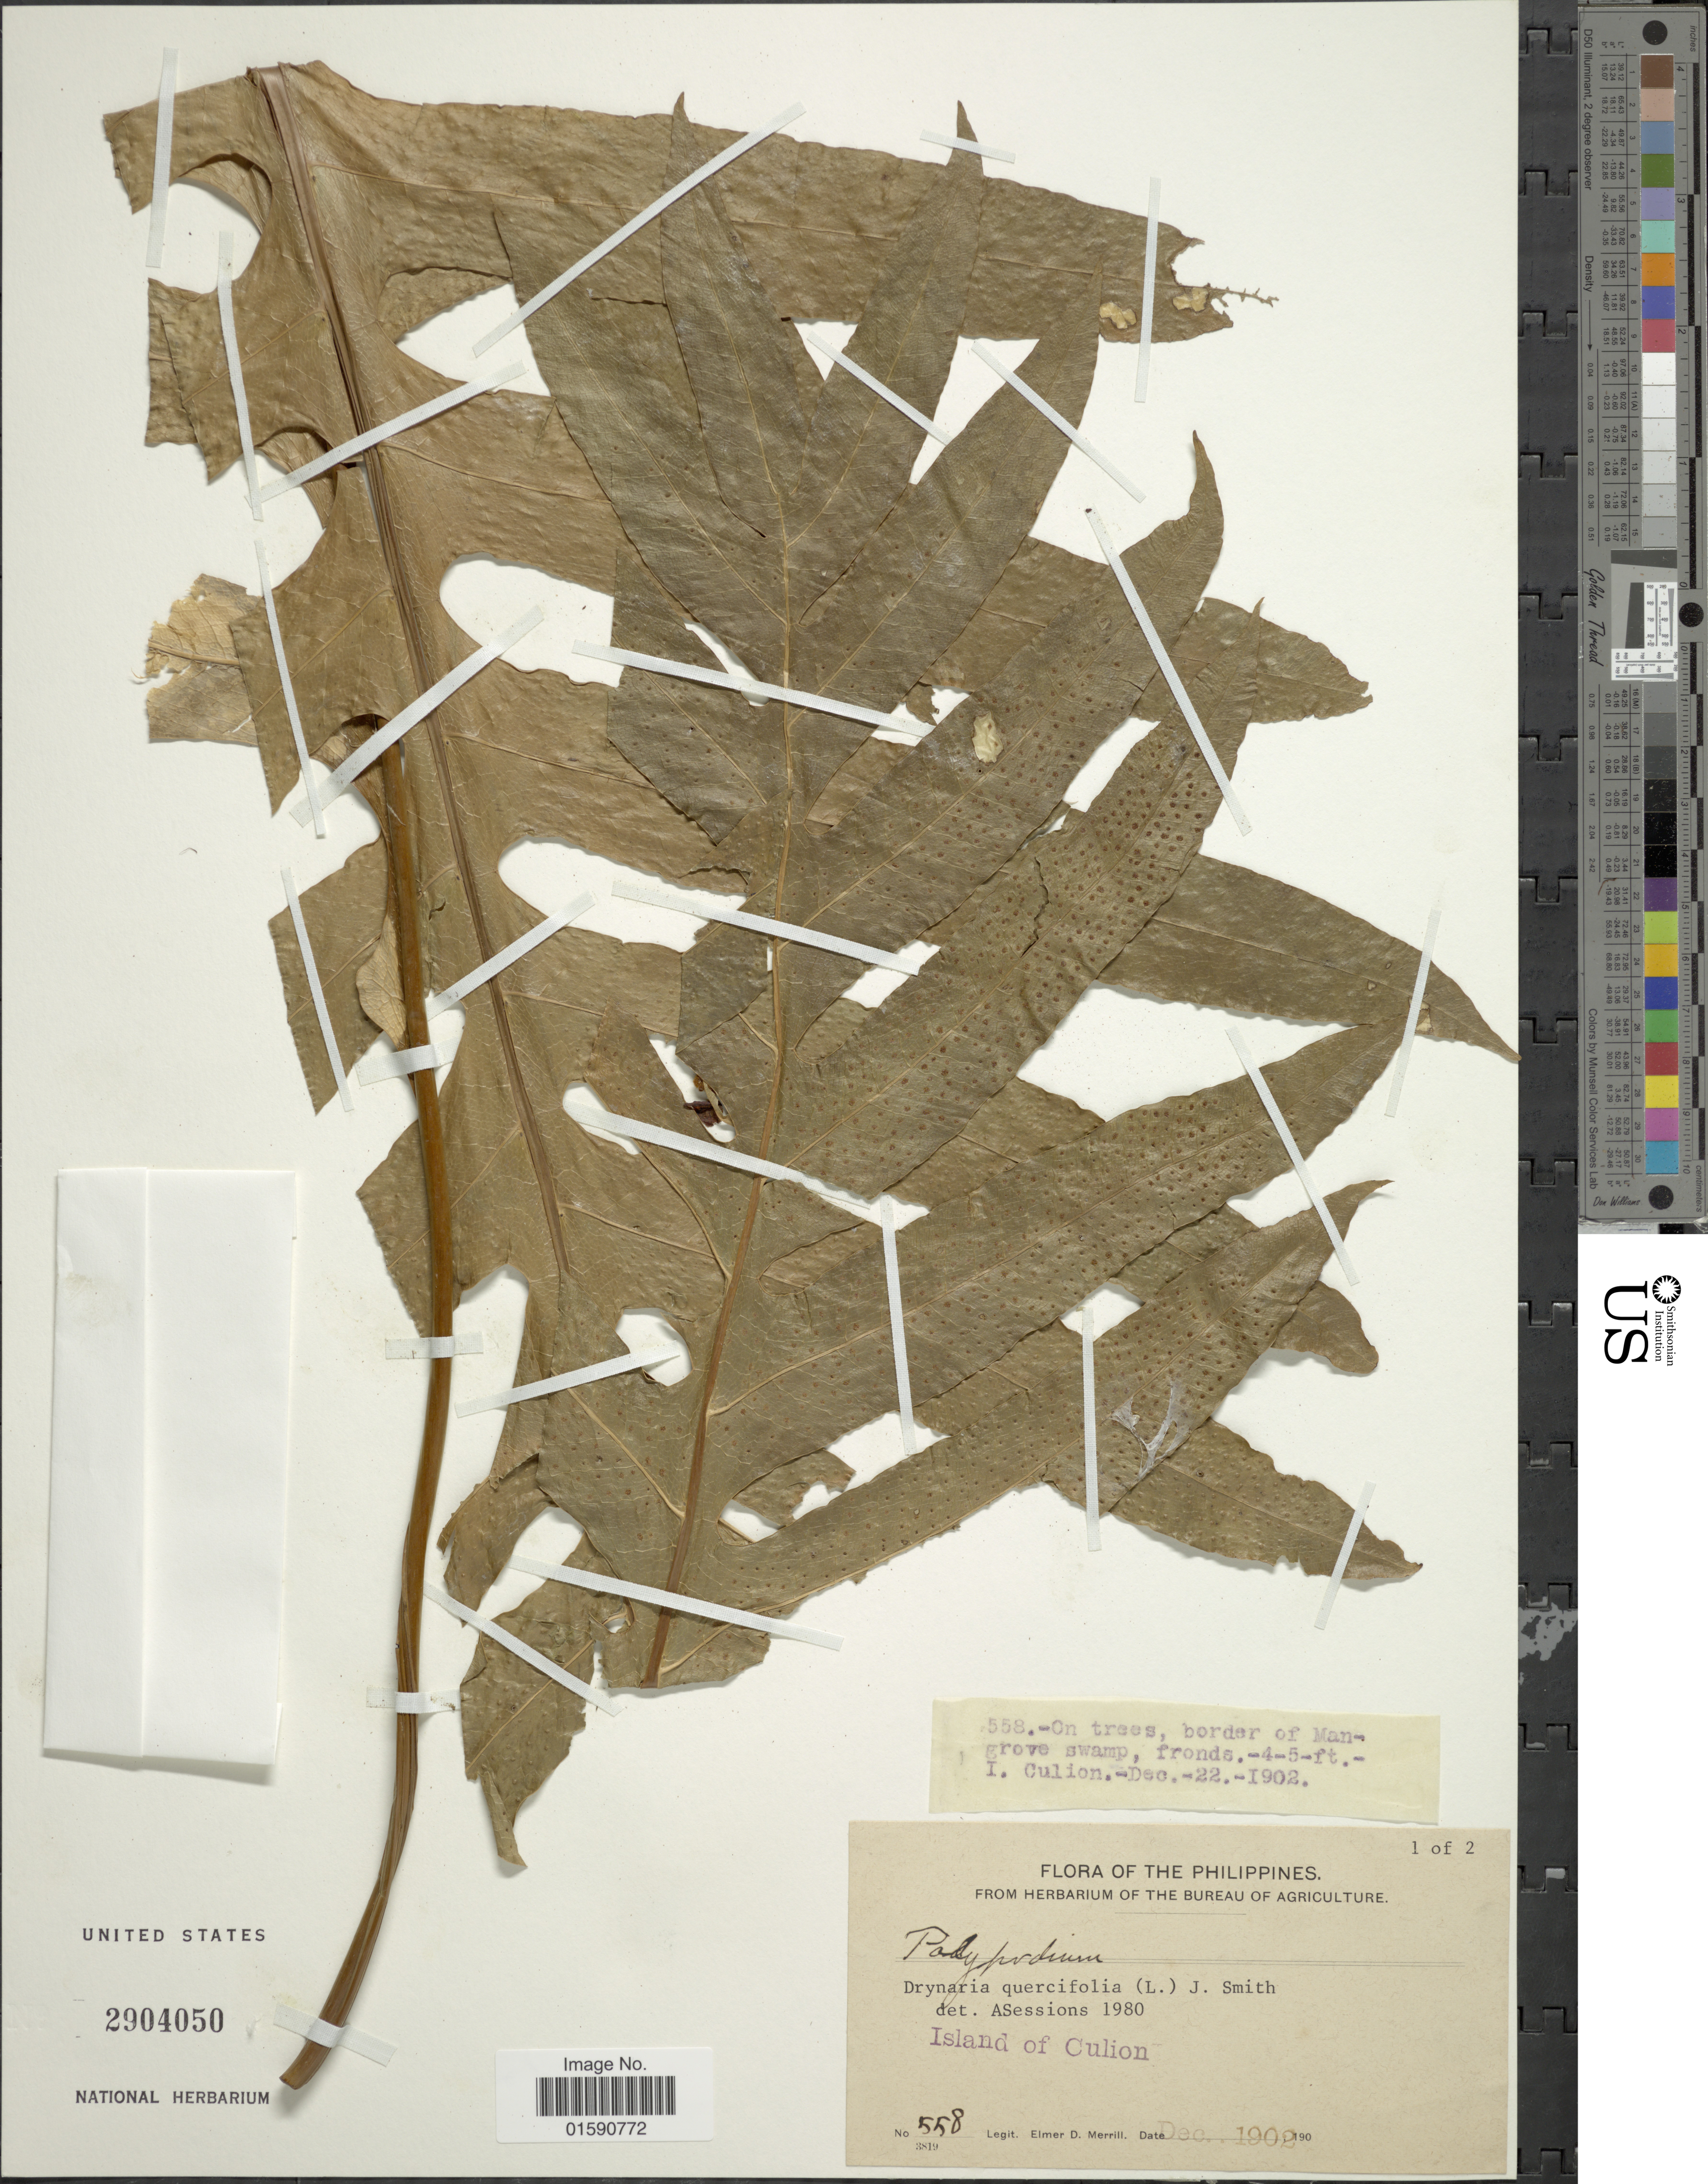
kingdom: Plantae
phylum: Tracheophyta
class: Polypodiopsida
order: Polypodiales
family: Polypodiaceae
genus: Drynaria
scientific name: Drynaria quercifolia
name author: (L.) J. Sm.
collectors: E. D. Merrill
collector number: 558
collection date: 1902-12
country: Philippines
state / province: Mimaropa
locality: Island of Culion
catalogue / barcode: US 2904050